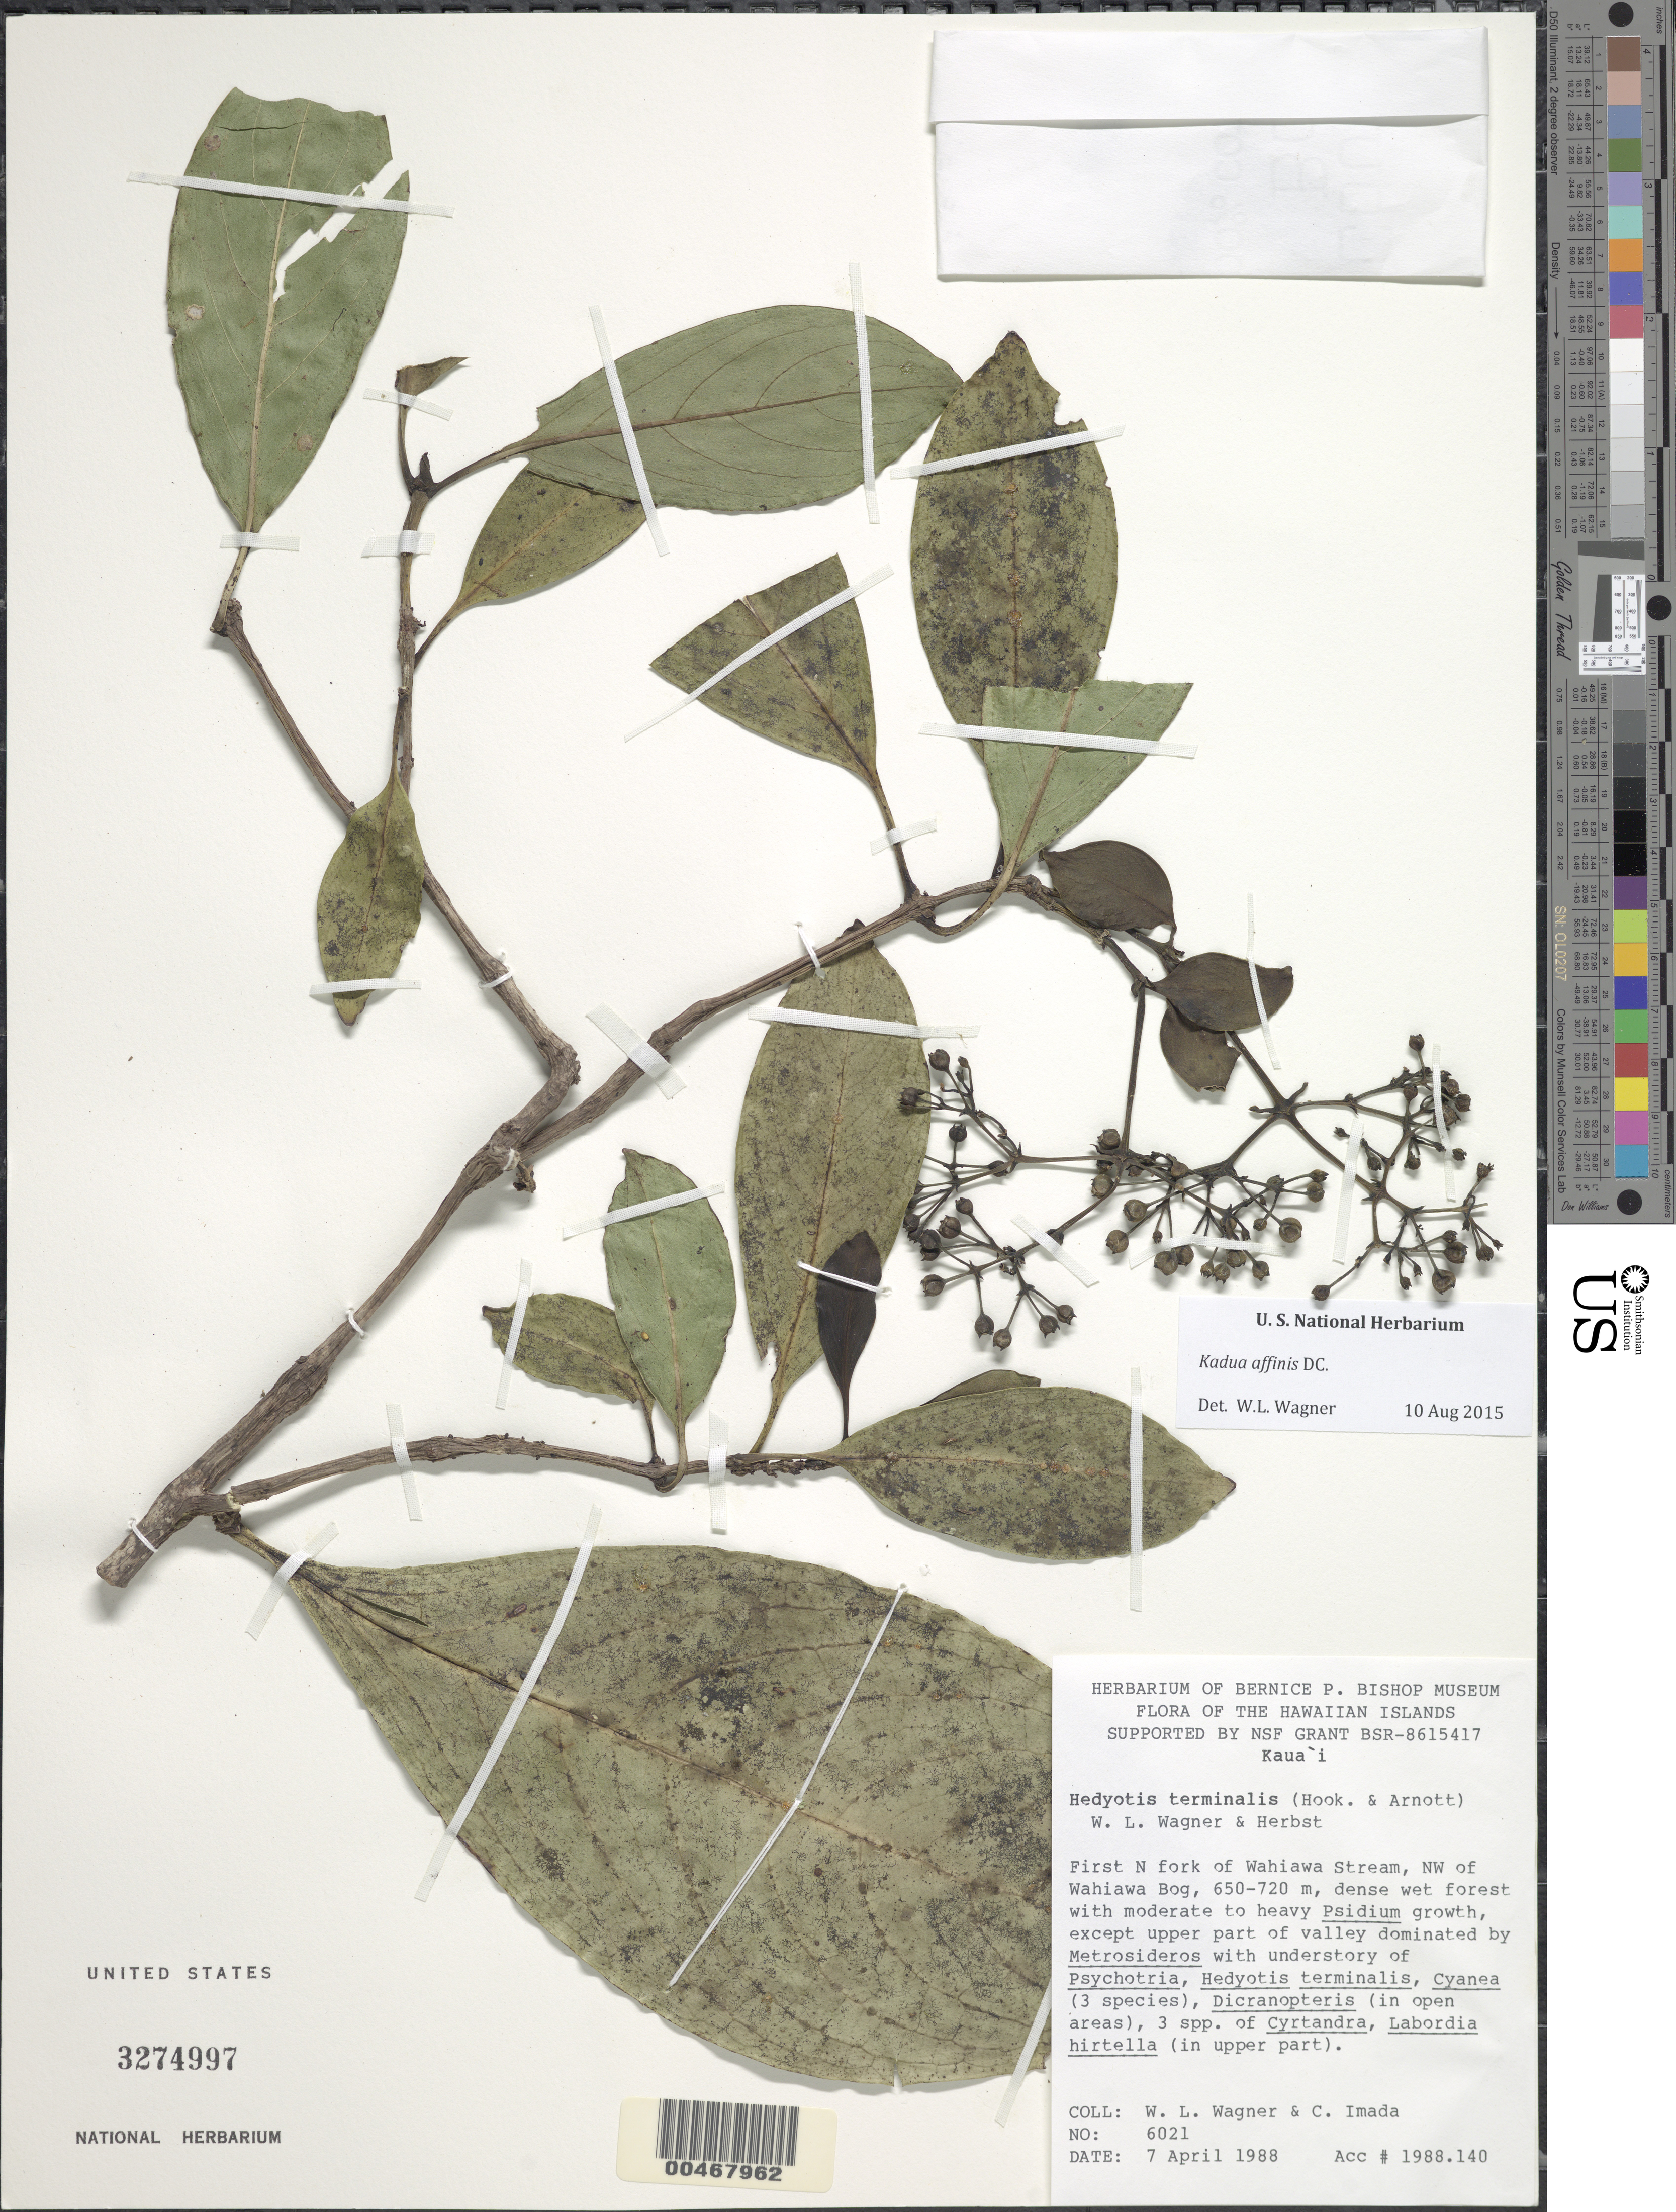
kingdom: Plantae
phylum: Tracheophyta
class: Magnoliopsida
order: Gentianales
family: Rubiaceae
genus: Kadua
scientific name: Kadua affinis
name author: DC.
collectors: W. L. Wagner & C. Imada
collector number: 6021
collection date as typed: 7 Apr 1988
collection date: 1988-04-07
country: United States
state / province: Hawaii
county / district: Kauai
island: Kaua'i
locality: First N fork of Wahiawa Stream, NW of Wahiawa Bog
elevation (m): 650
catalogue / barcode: US 3274997